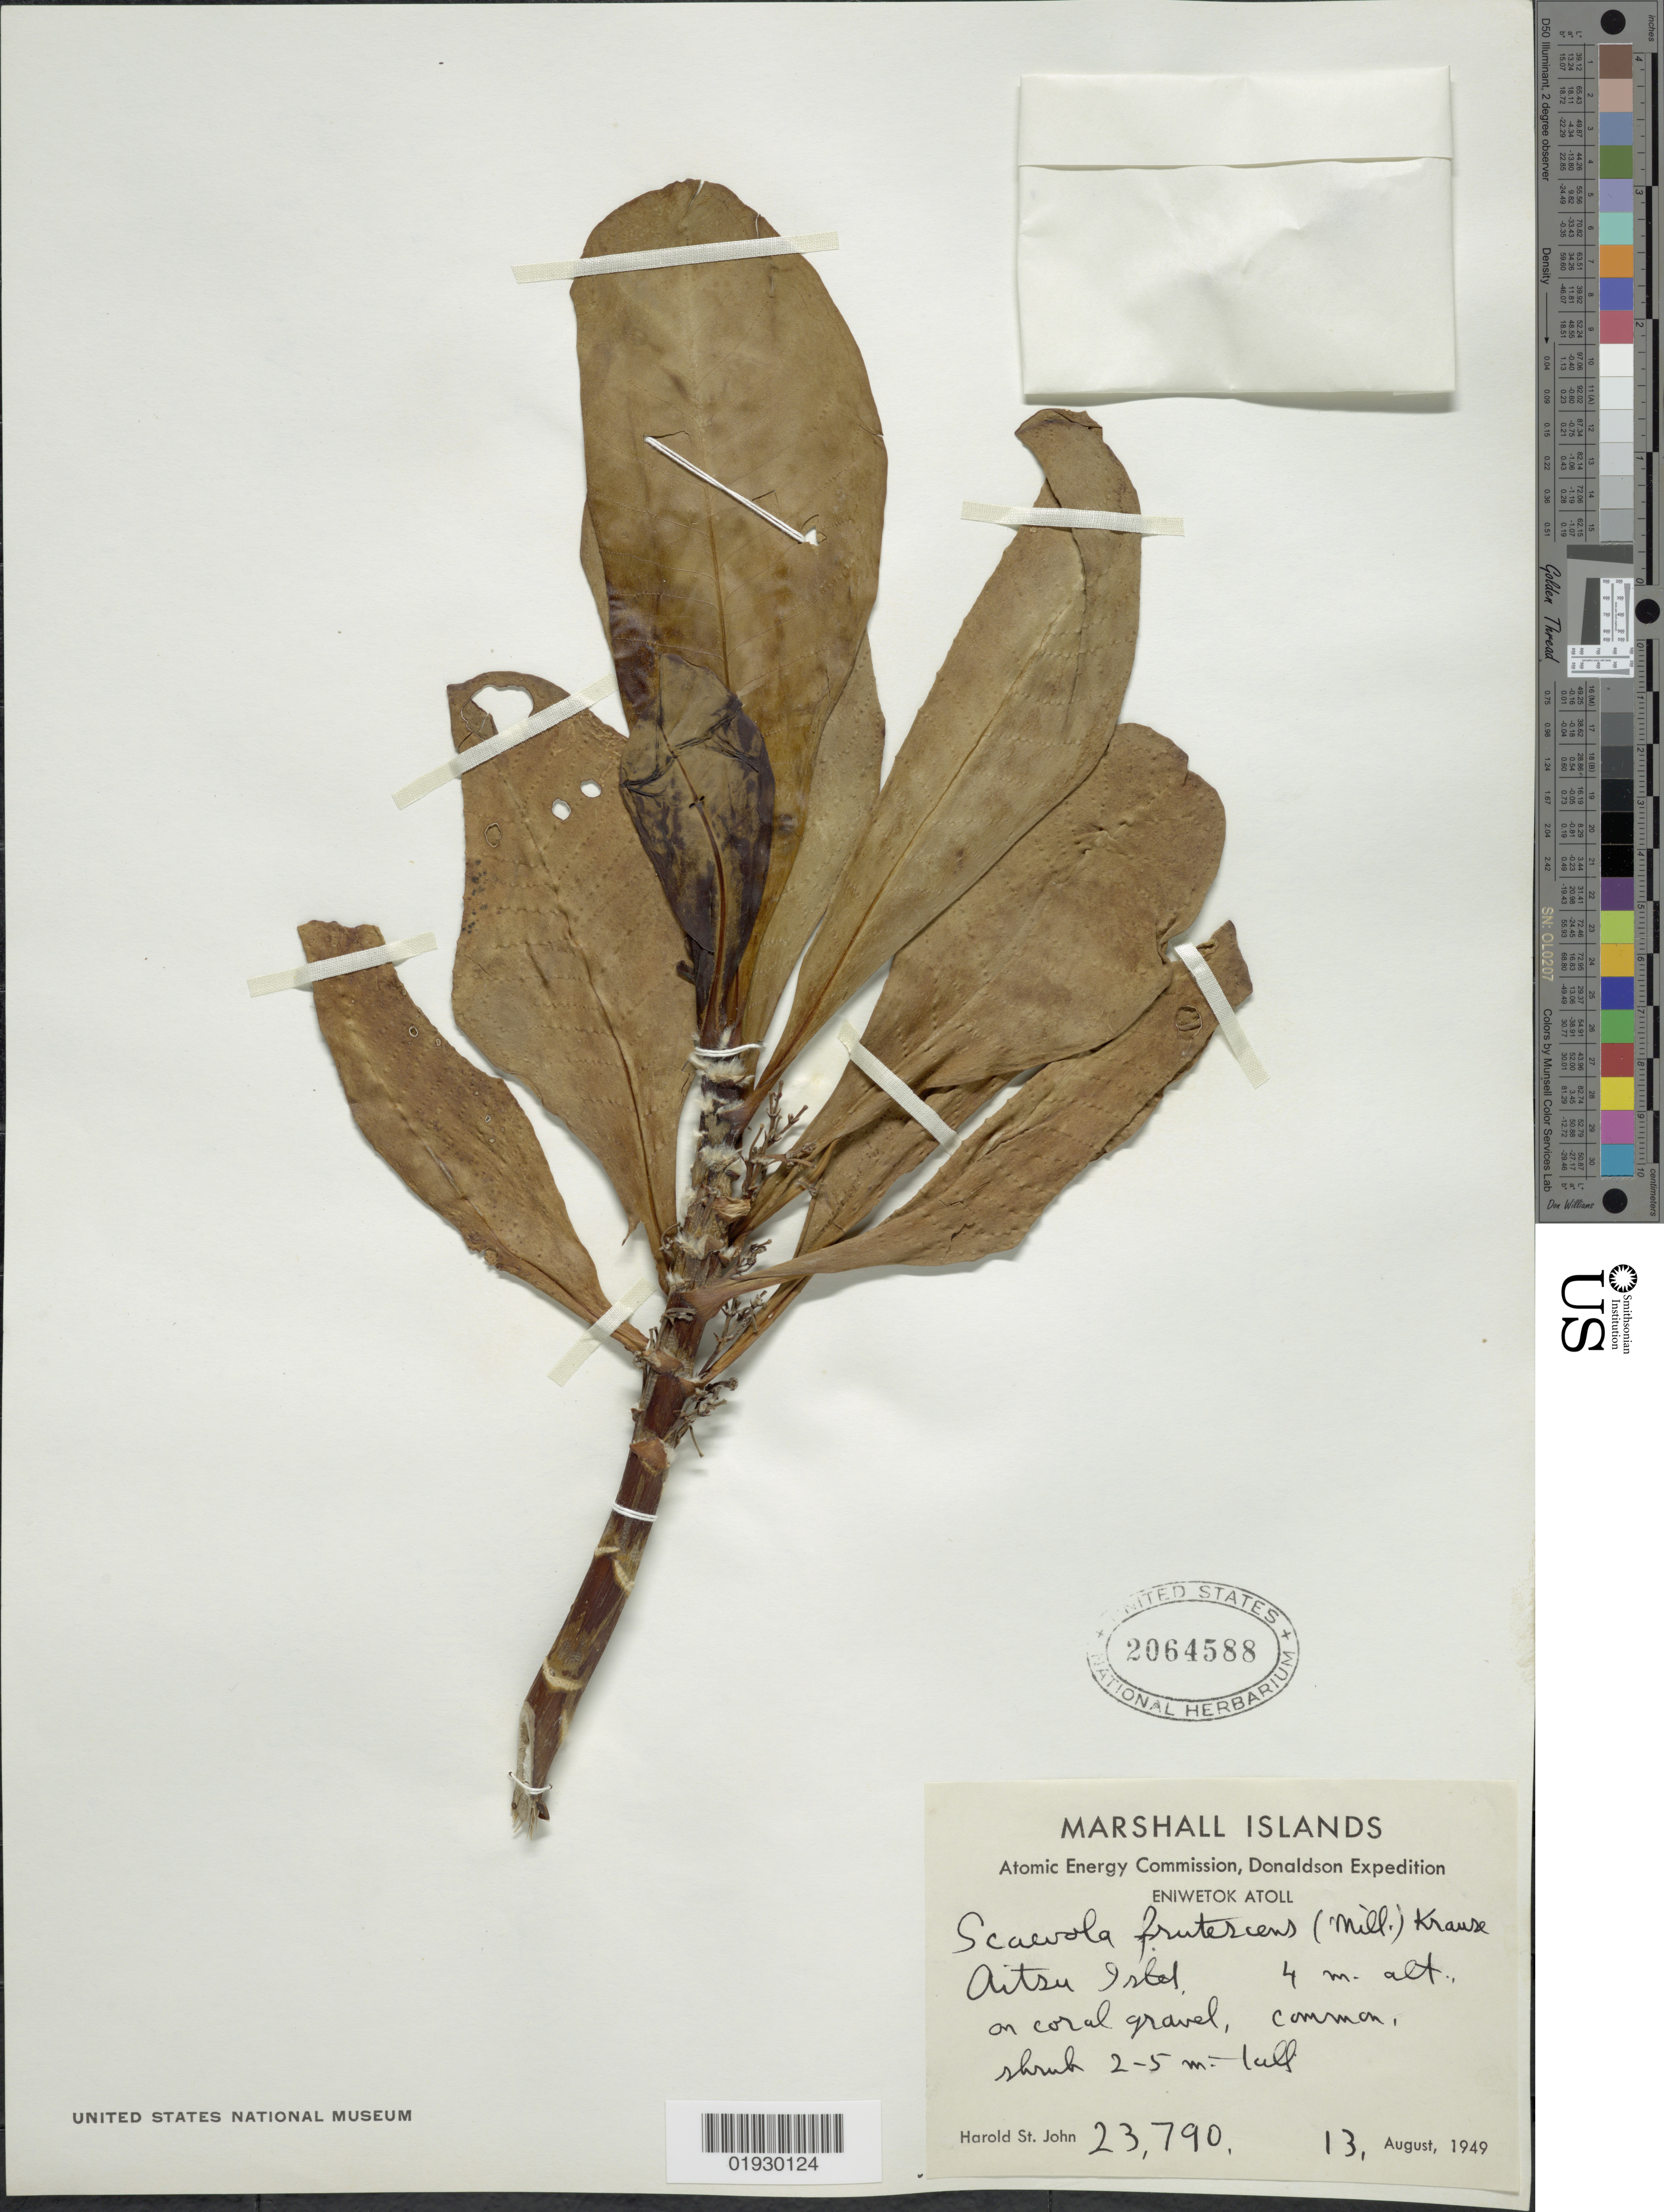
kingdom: Plantae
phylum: Tracheophyta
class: Magnoliopsida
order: Asterales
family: Goodeniaceae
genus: Scaevola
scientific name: Scaevola taccada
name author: (Gaertn.) Roxb.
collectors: H. St. John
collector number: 23790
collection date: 1949-08-13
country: Marshall Islands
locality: Eniwetok Atoll. Aitzu Islet.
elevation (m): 4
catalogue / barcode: US 2064588